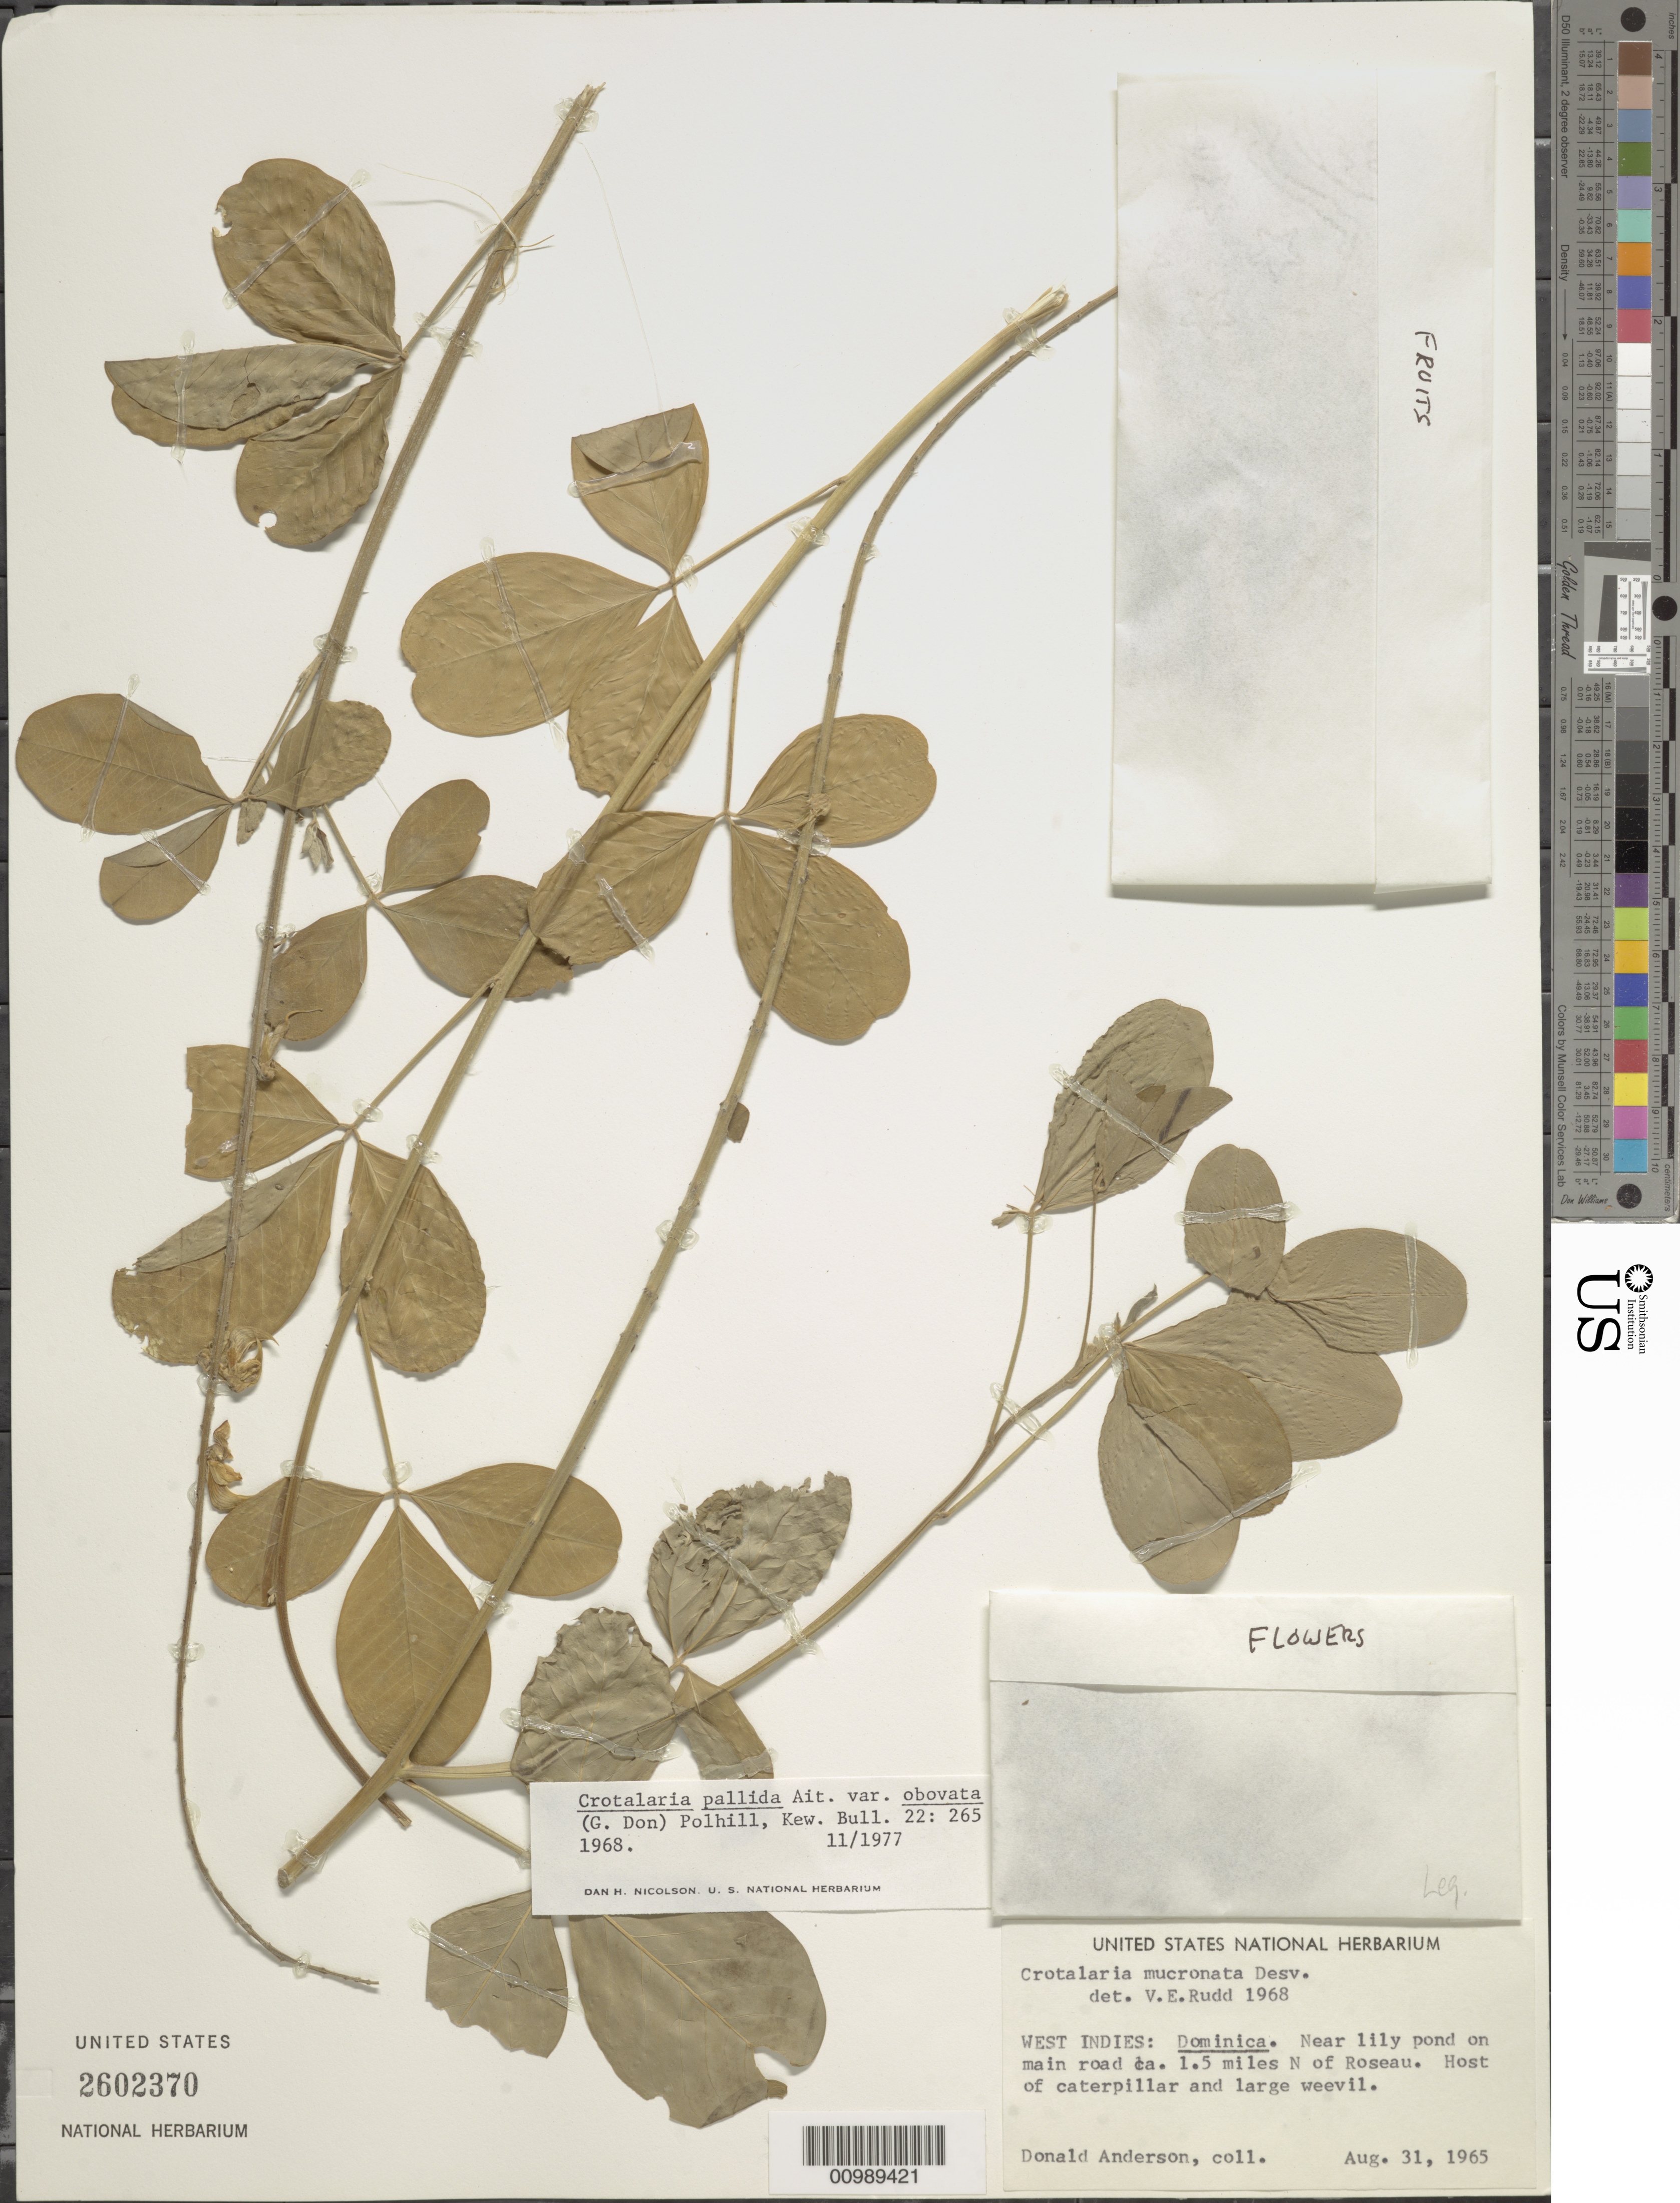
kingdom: Plantae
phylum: Tracheophyta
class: Magnoliopsida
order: Fabales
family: Fabaceae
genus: Crotalaria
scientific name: Crotalaria pallida var. obovata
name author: (G. Don) Polhill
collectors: D. Anderson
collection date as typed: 31 Aug 1965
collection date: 1965-08-31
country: Dominica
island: Dominica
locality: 1.5 miles N of Roseau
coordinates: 0 N, 0 E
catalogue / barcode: US 2602370